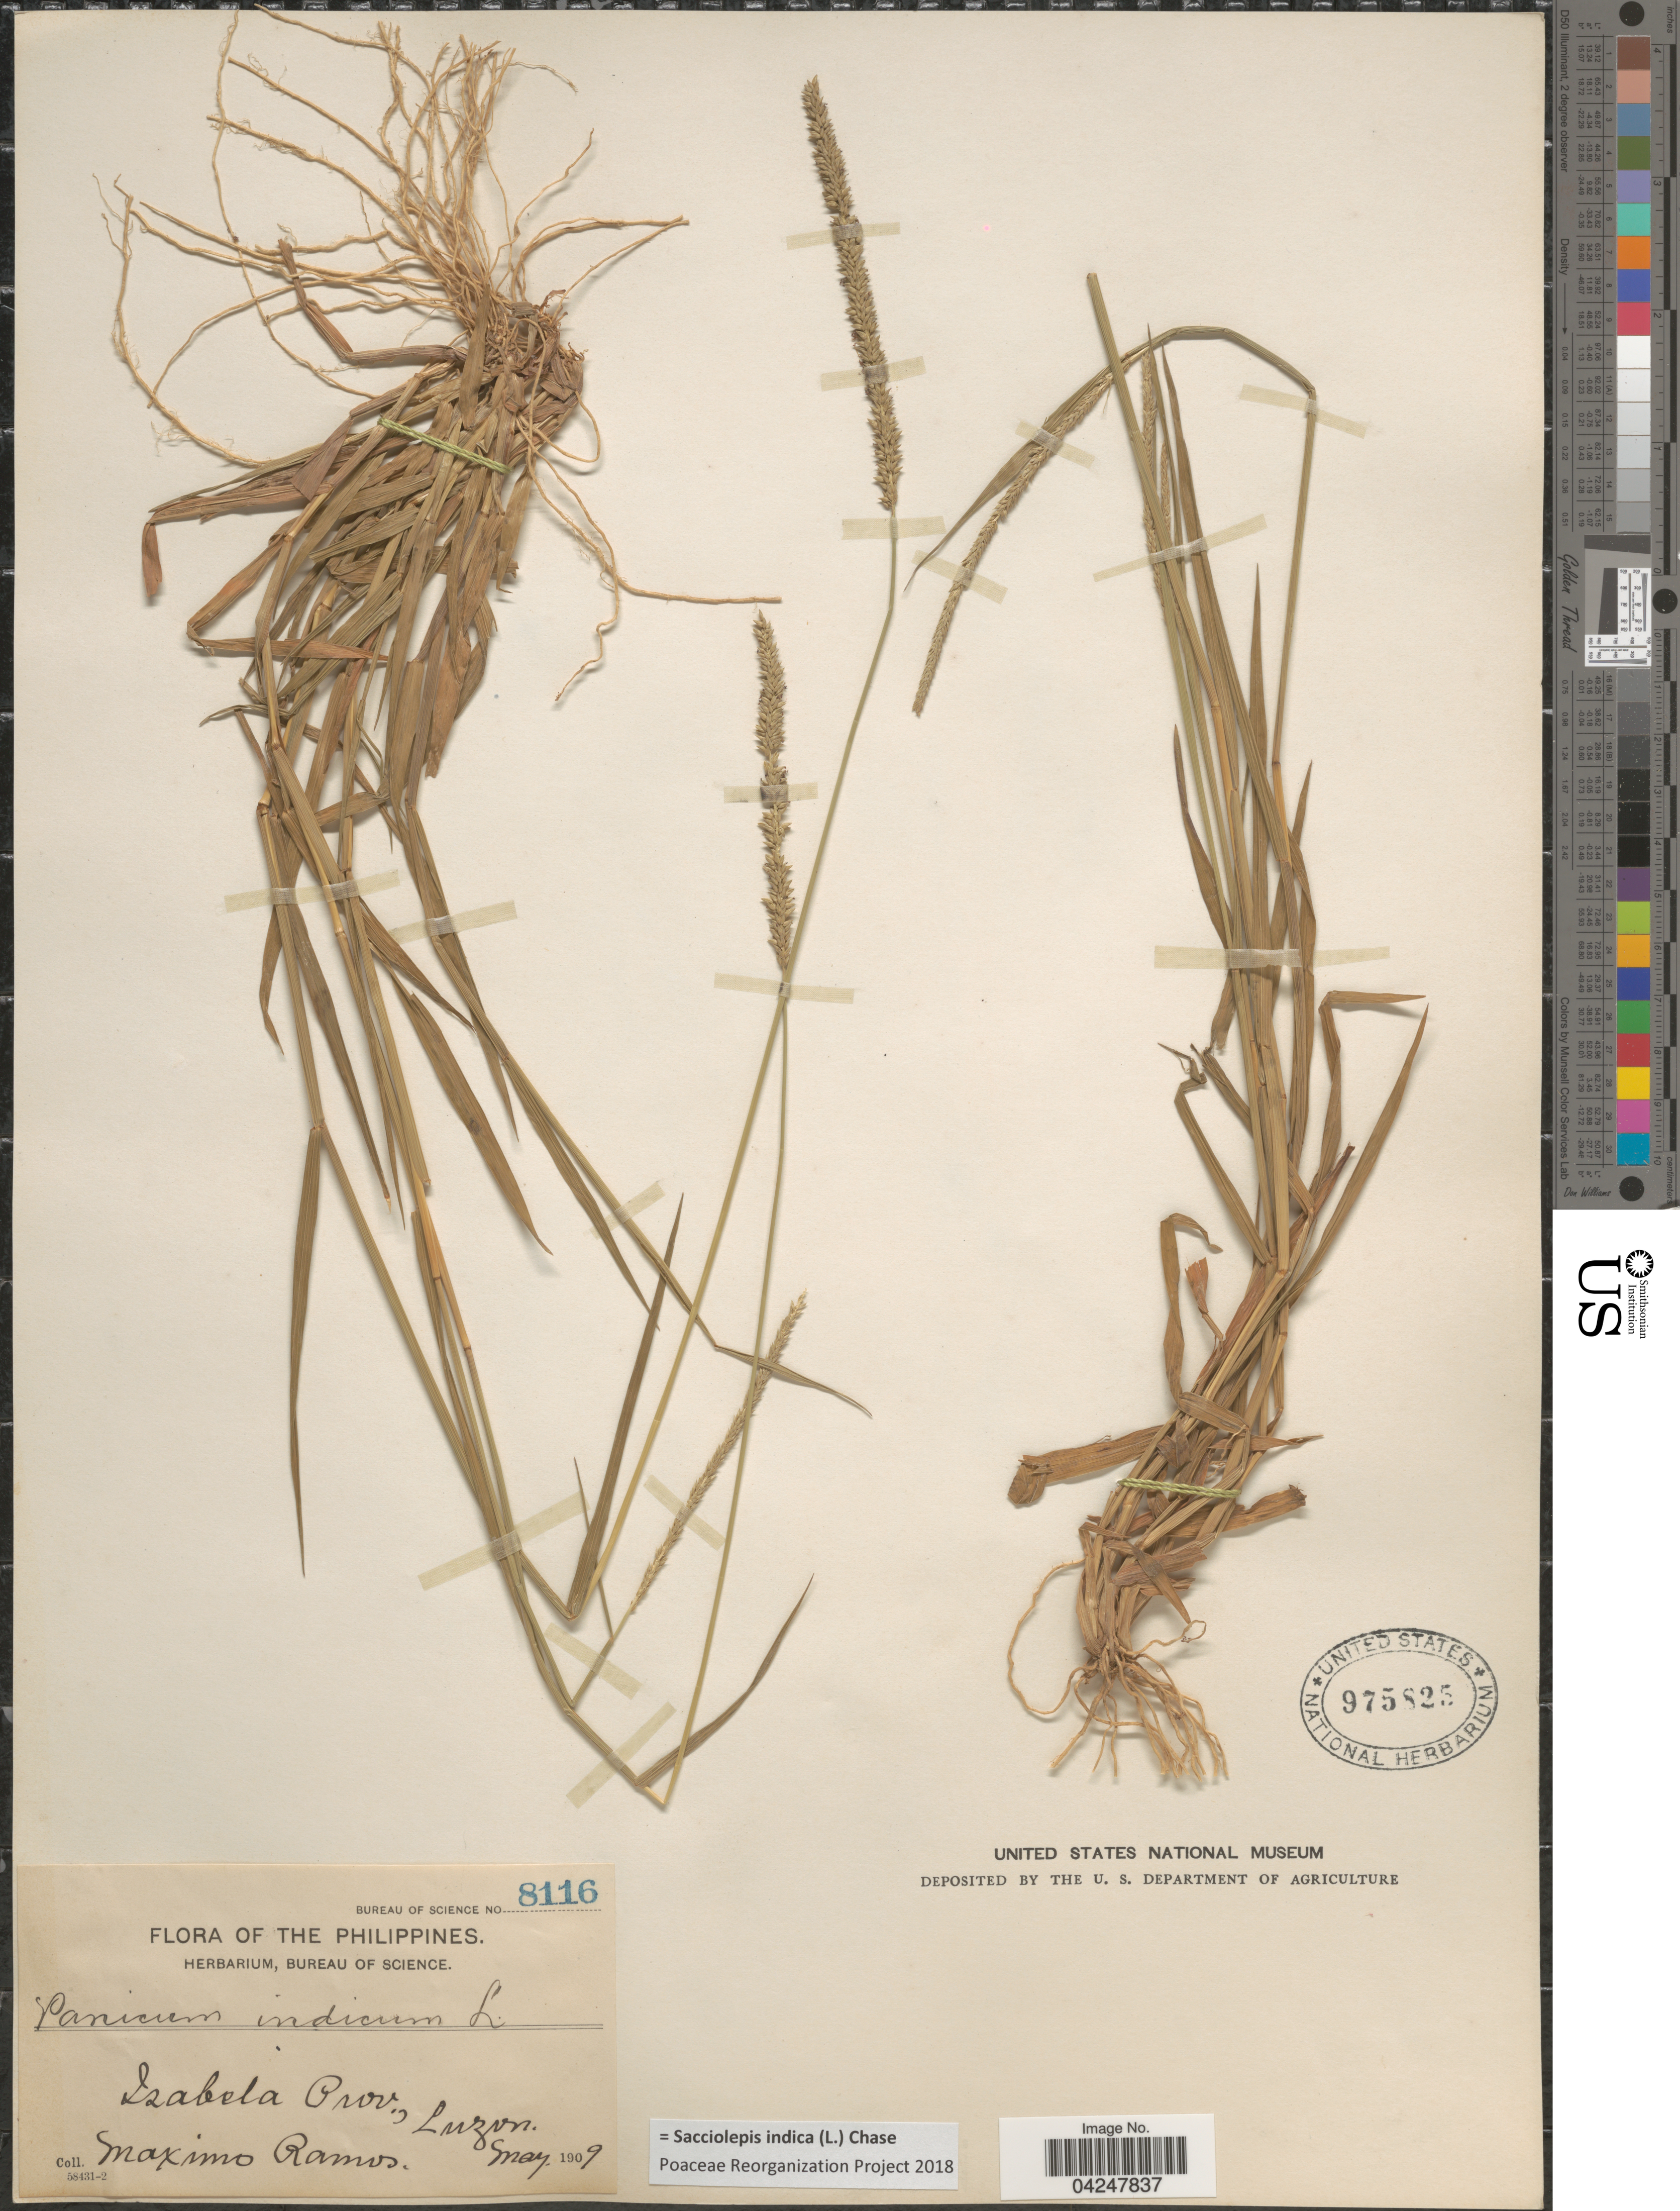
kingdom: Plantae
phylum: Tracheophyta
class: Liliopsida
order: Poales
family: Poaceae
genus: Sacciolepis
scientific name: Sacciolepis indica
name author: (L.) Chase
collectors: M. Ramos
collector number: Bureau Of Science 8116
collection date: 1909-05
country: Philippines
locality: Isabela Prov., Luzon.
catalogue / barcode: US 975825